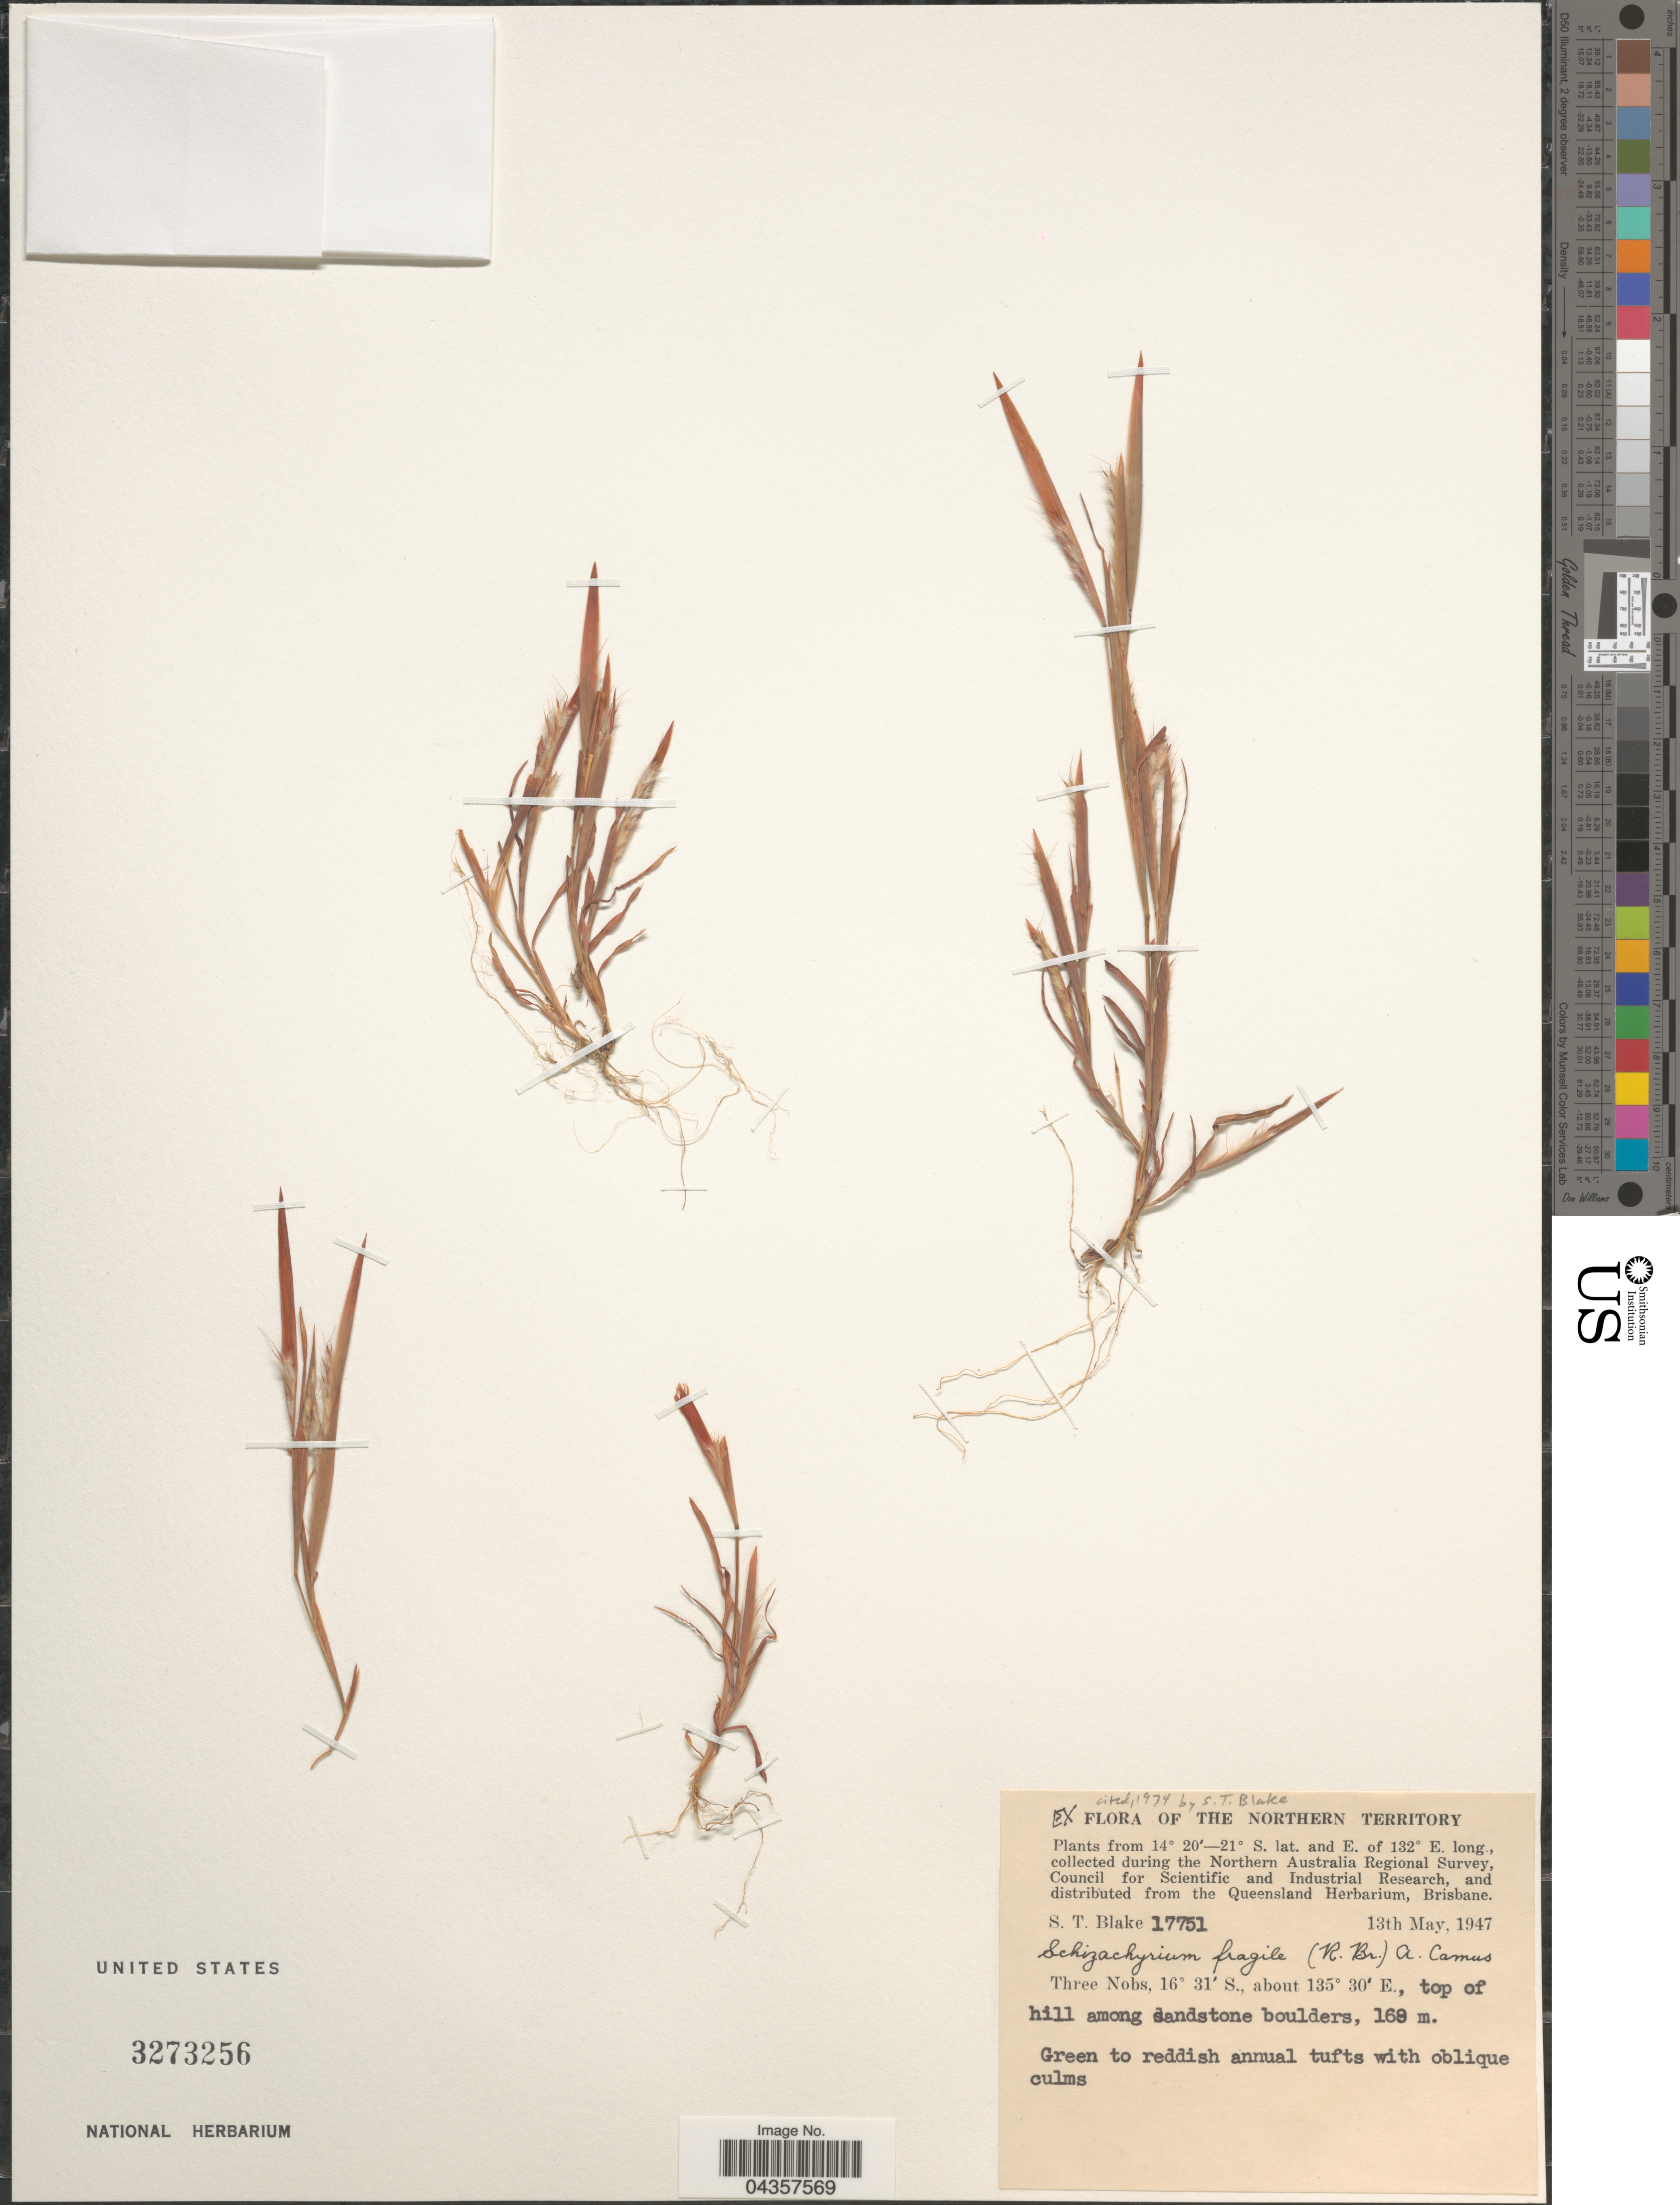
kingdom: Plantae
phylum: Tracheophyta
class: Liliopsida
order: Poales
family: Poaceae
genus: Schizachyrium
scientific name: Schizachyrium fragile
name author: (R. Br.) A. Camus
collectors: S. T. Blake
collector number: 17751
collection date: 1947-05-13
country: Australia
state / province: Northern Territory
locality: During the Northern Australia Regional Survey. Three Nobs, top of hill among sandstone boulders.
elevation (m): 169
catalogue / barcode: US 3273256